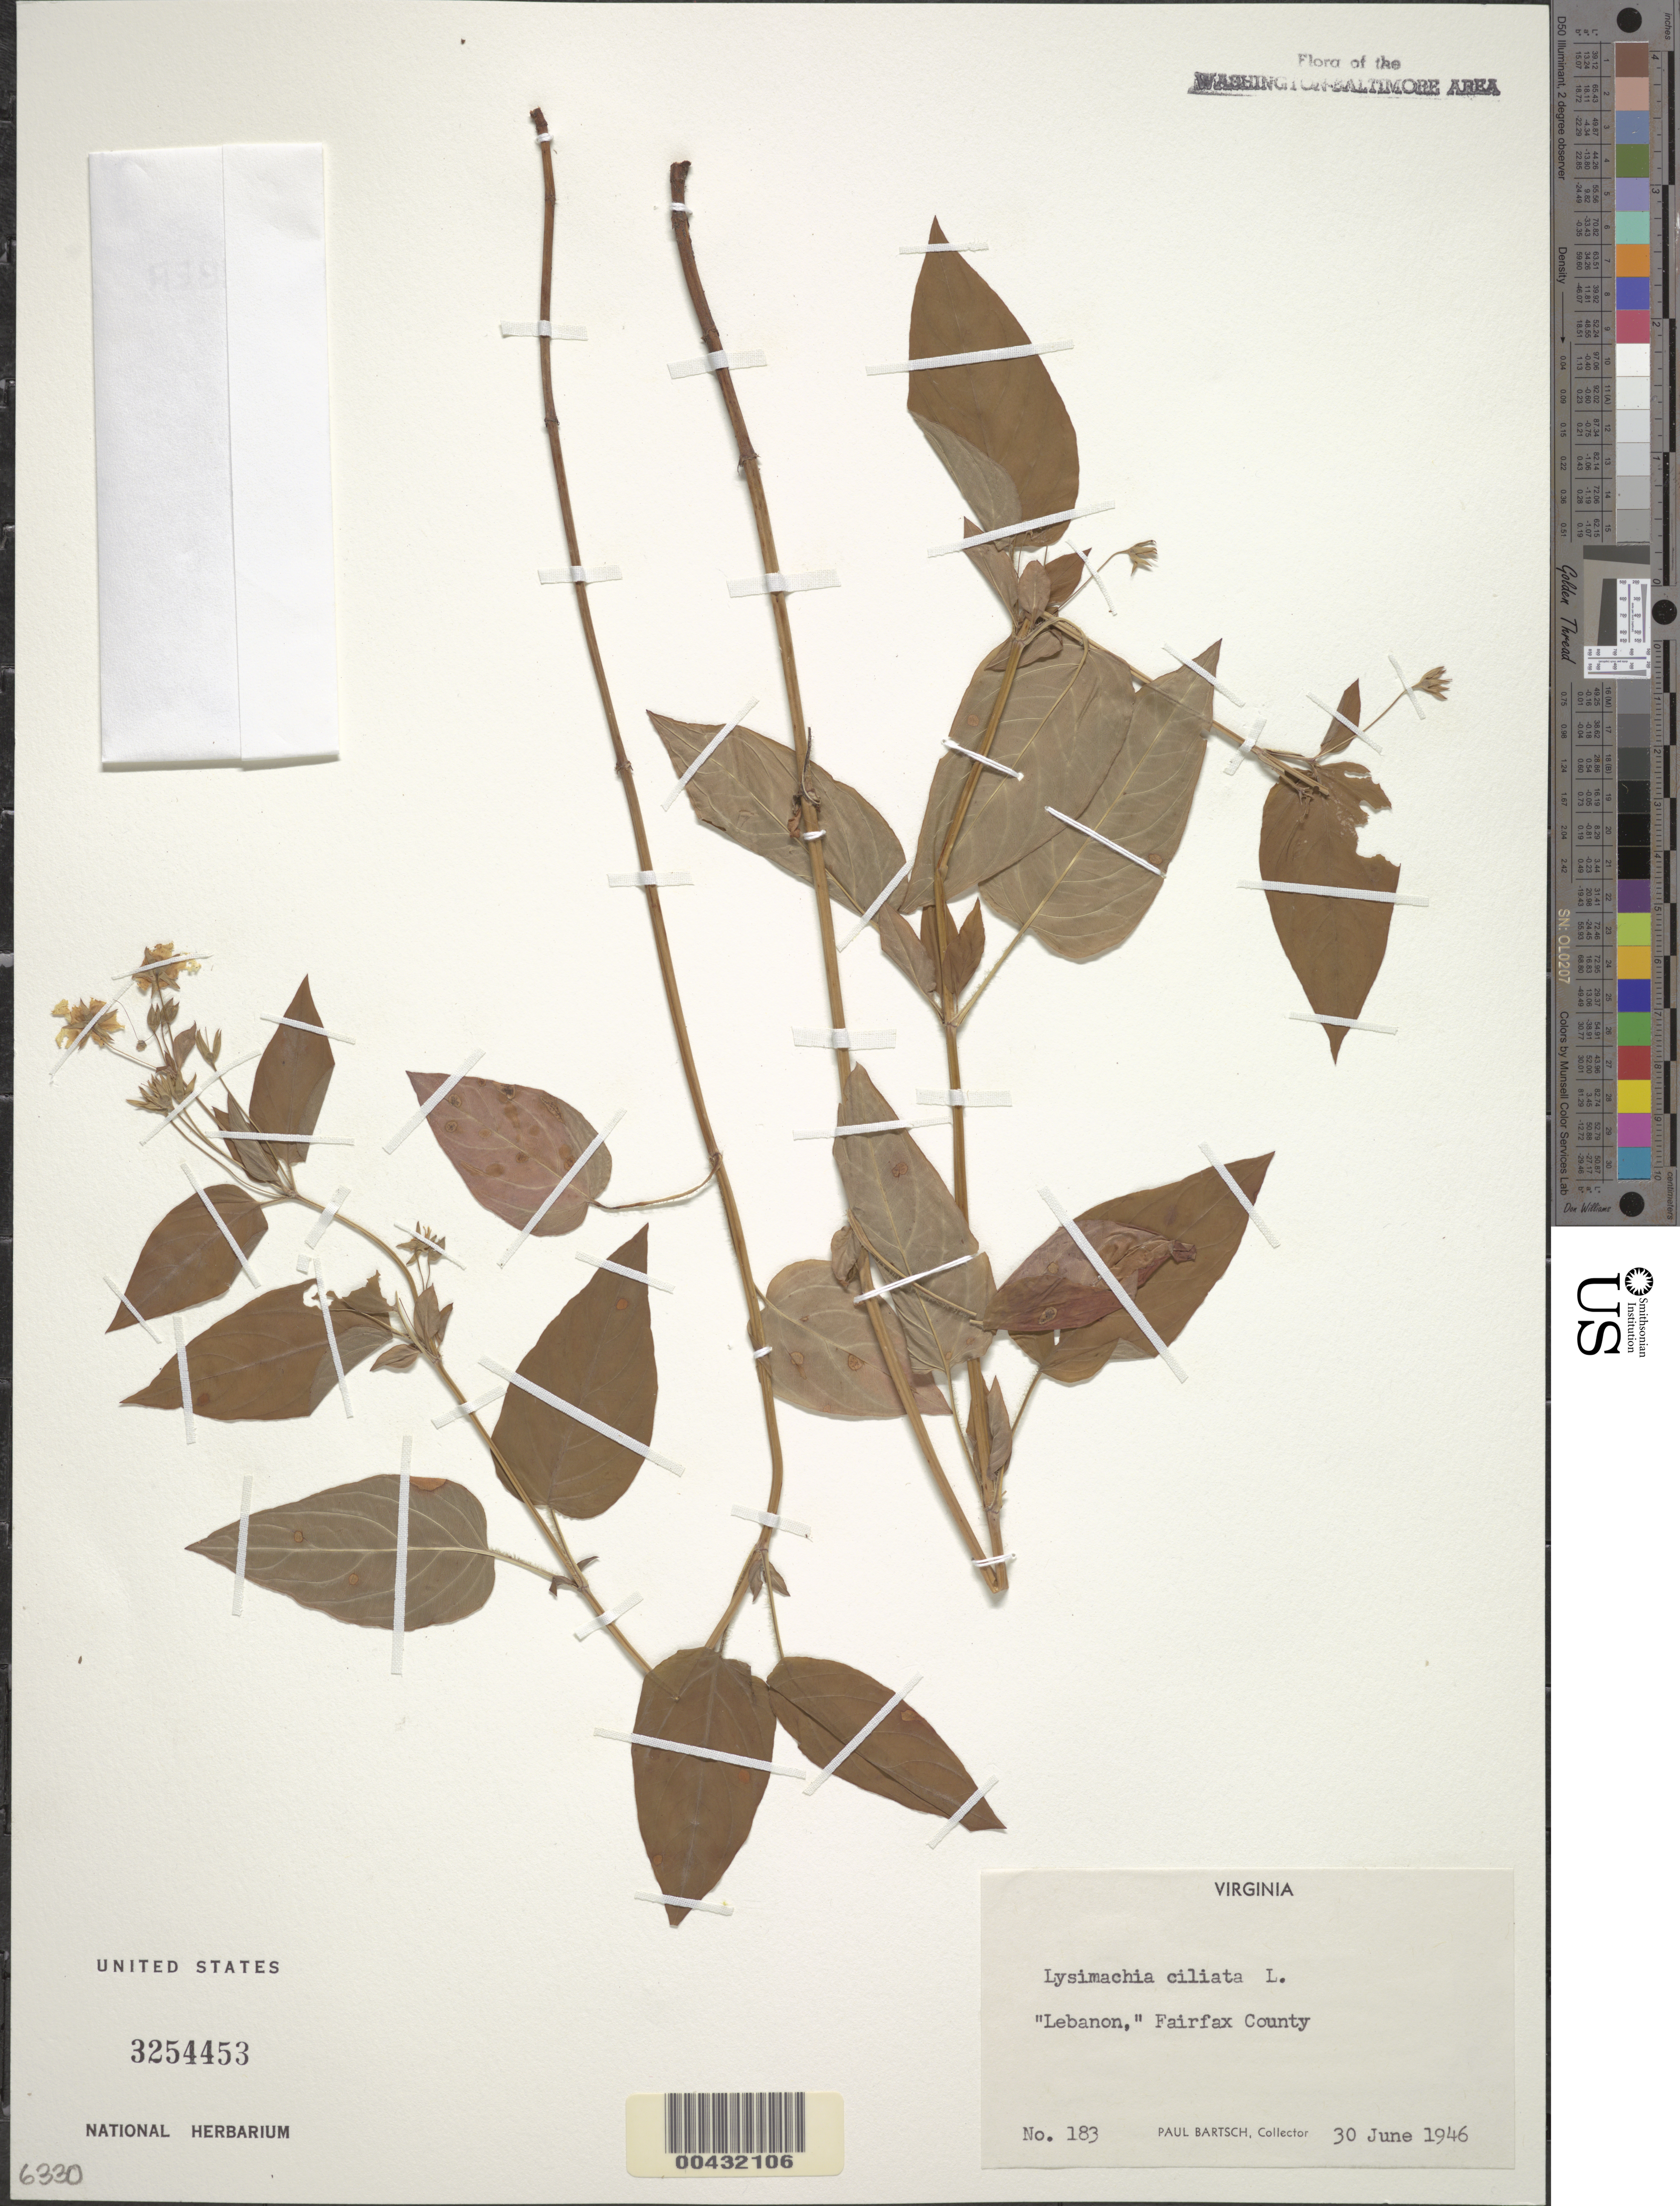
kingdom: Plantae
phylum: Tracheophyta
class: Magnoliopsida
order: Ericales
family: Primulaceae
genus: Lysimachia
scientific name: Lysimachia ciliata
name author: L.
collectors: P. Bartsch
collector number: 183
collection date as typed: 30 Jun 1946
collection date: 1946-06-30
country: United States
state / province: Virginia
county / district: Fairfax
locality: Lebanon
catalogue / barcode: US 3254453